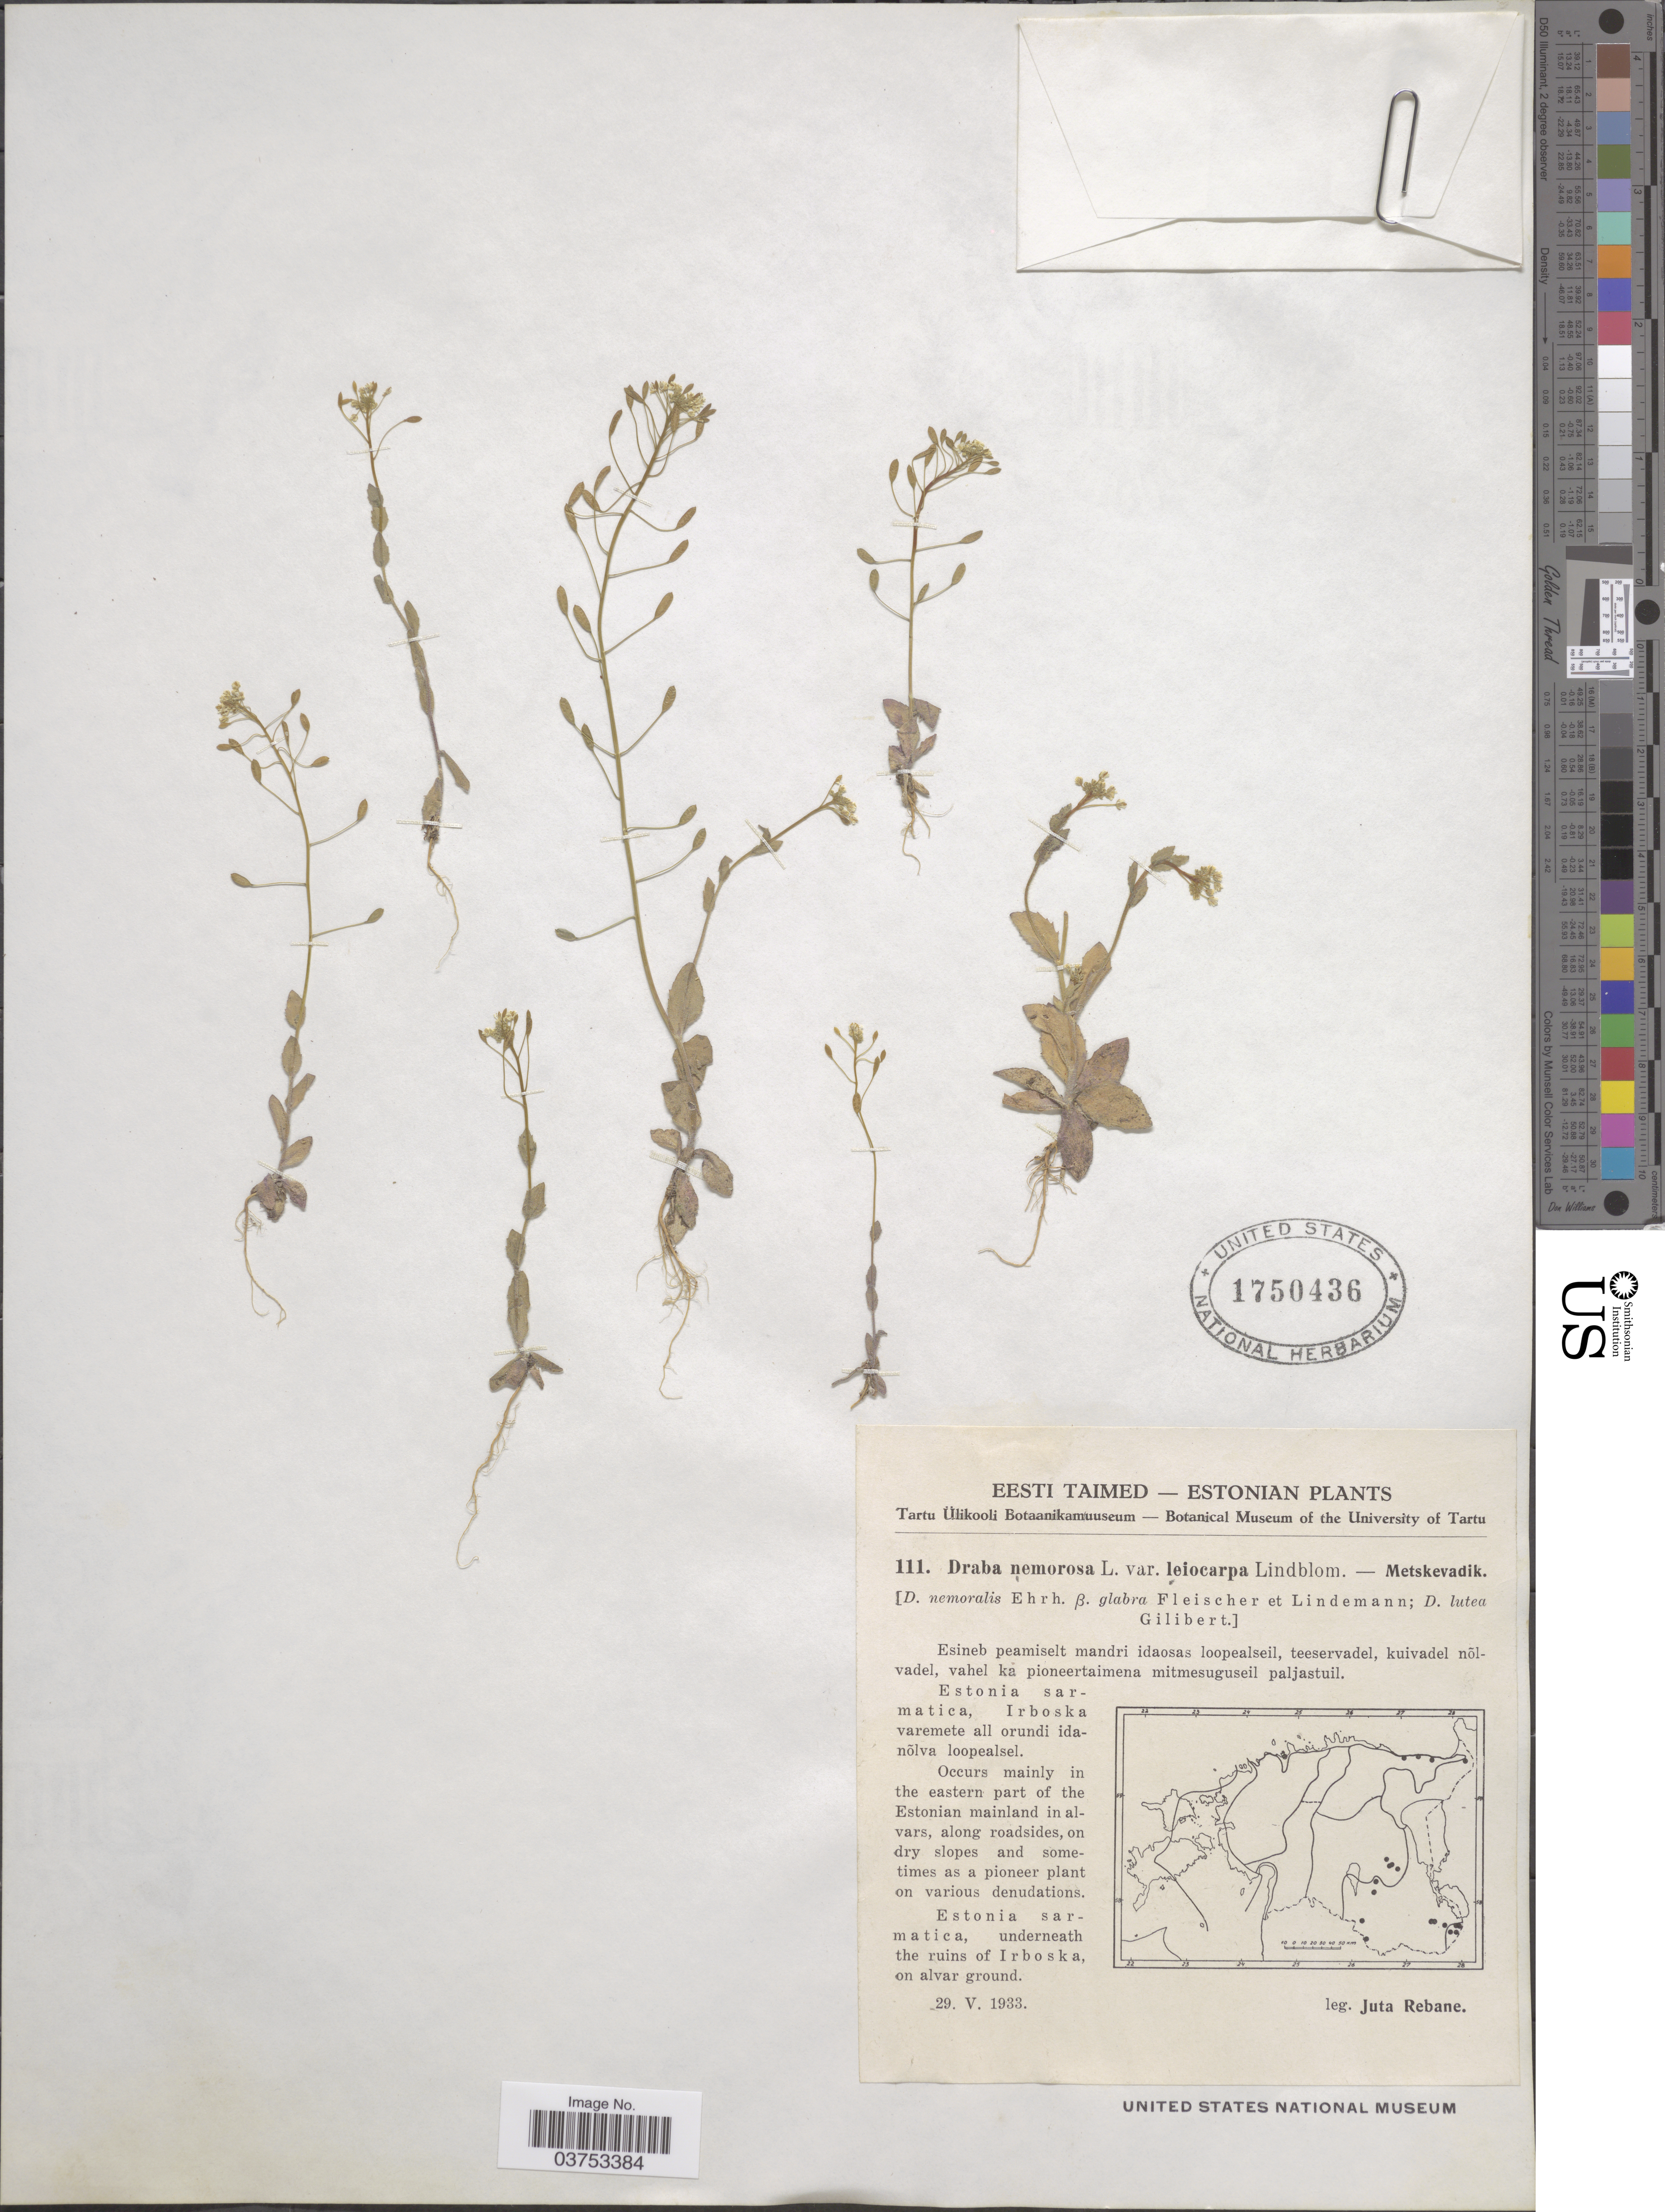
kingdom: Plantae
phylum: Tracheophyta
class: Magnoliopsida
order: Brassicales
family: Brassicaceae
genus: Draba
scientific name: Draba nemorosa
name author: L.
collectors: J. Rebane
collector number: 111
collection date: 1933-05-29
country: Estonia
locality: Estonia sarmatica, underneath the ruins of Irboska, on alvar ground.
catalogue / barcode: US 1750436